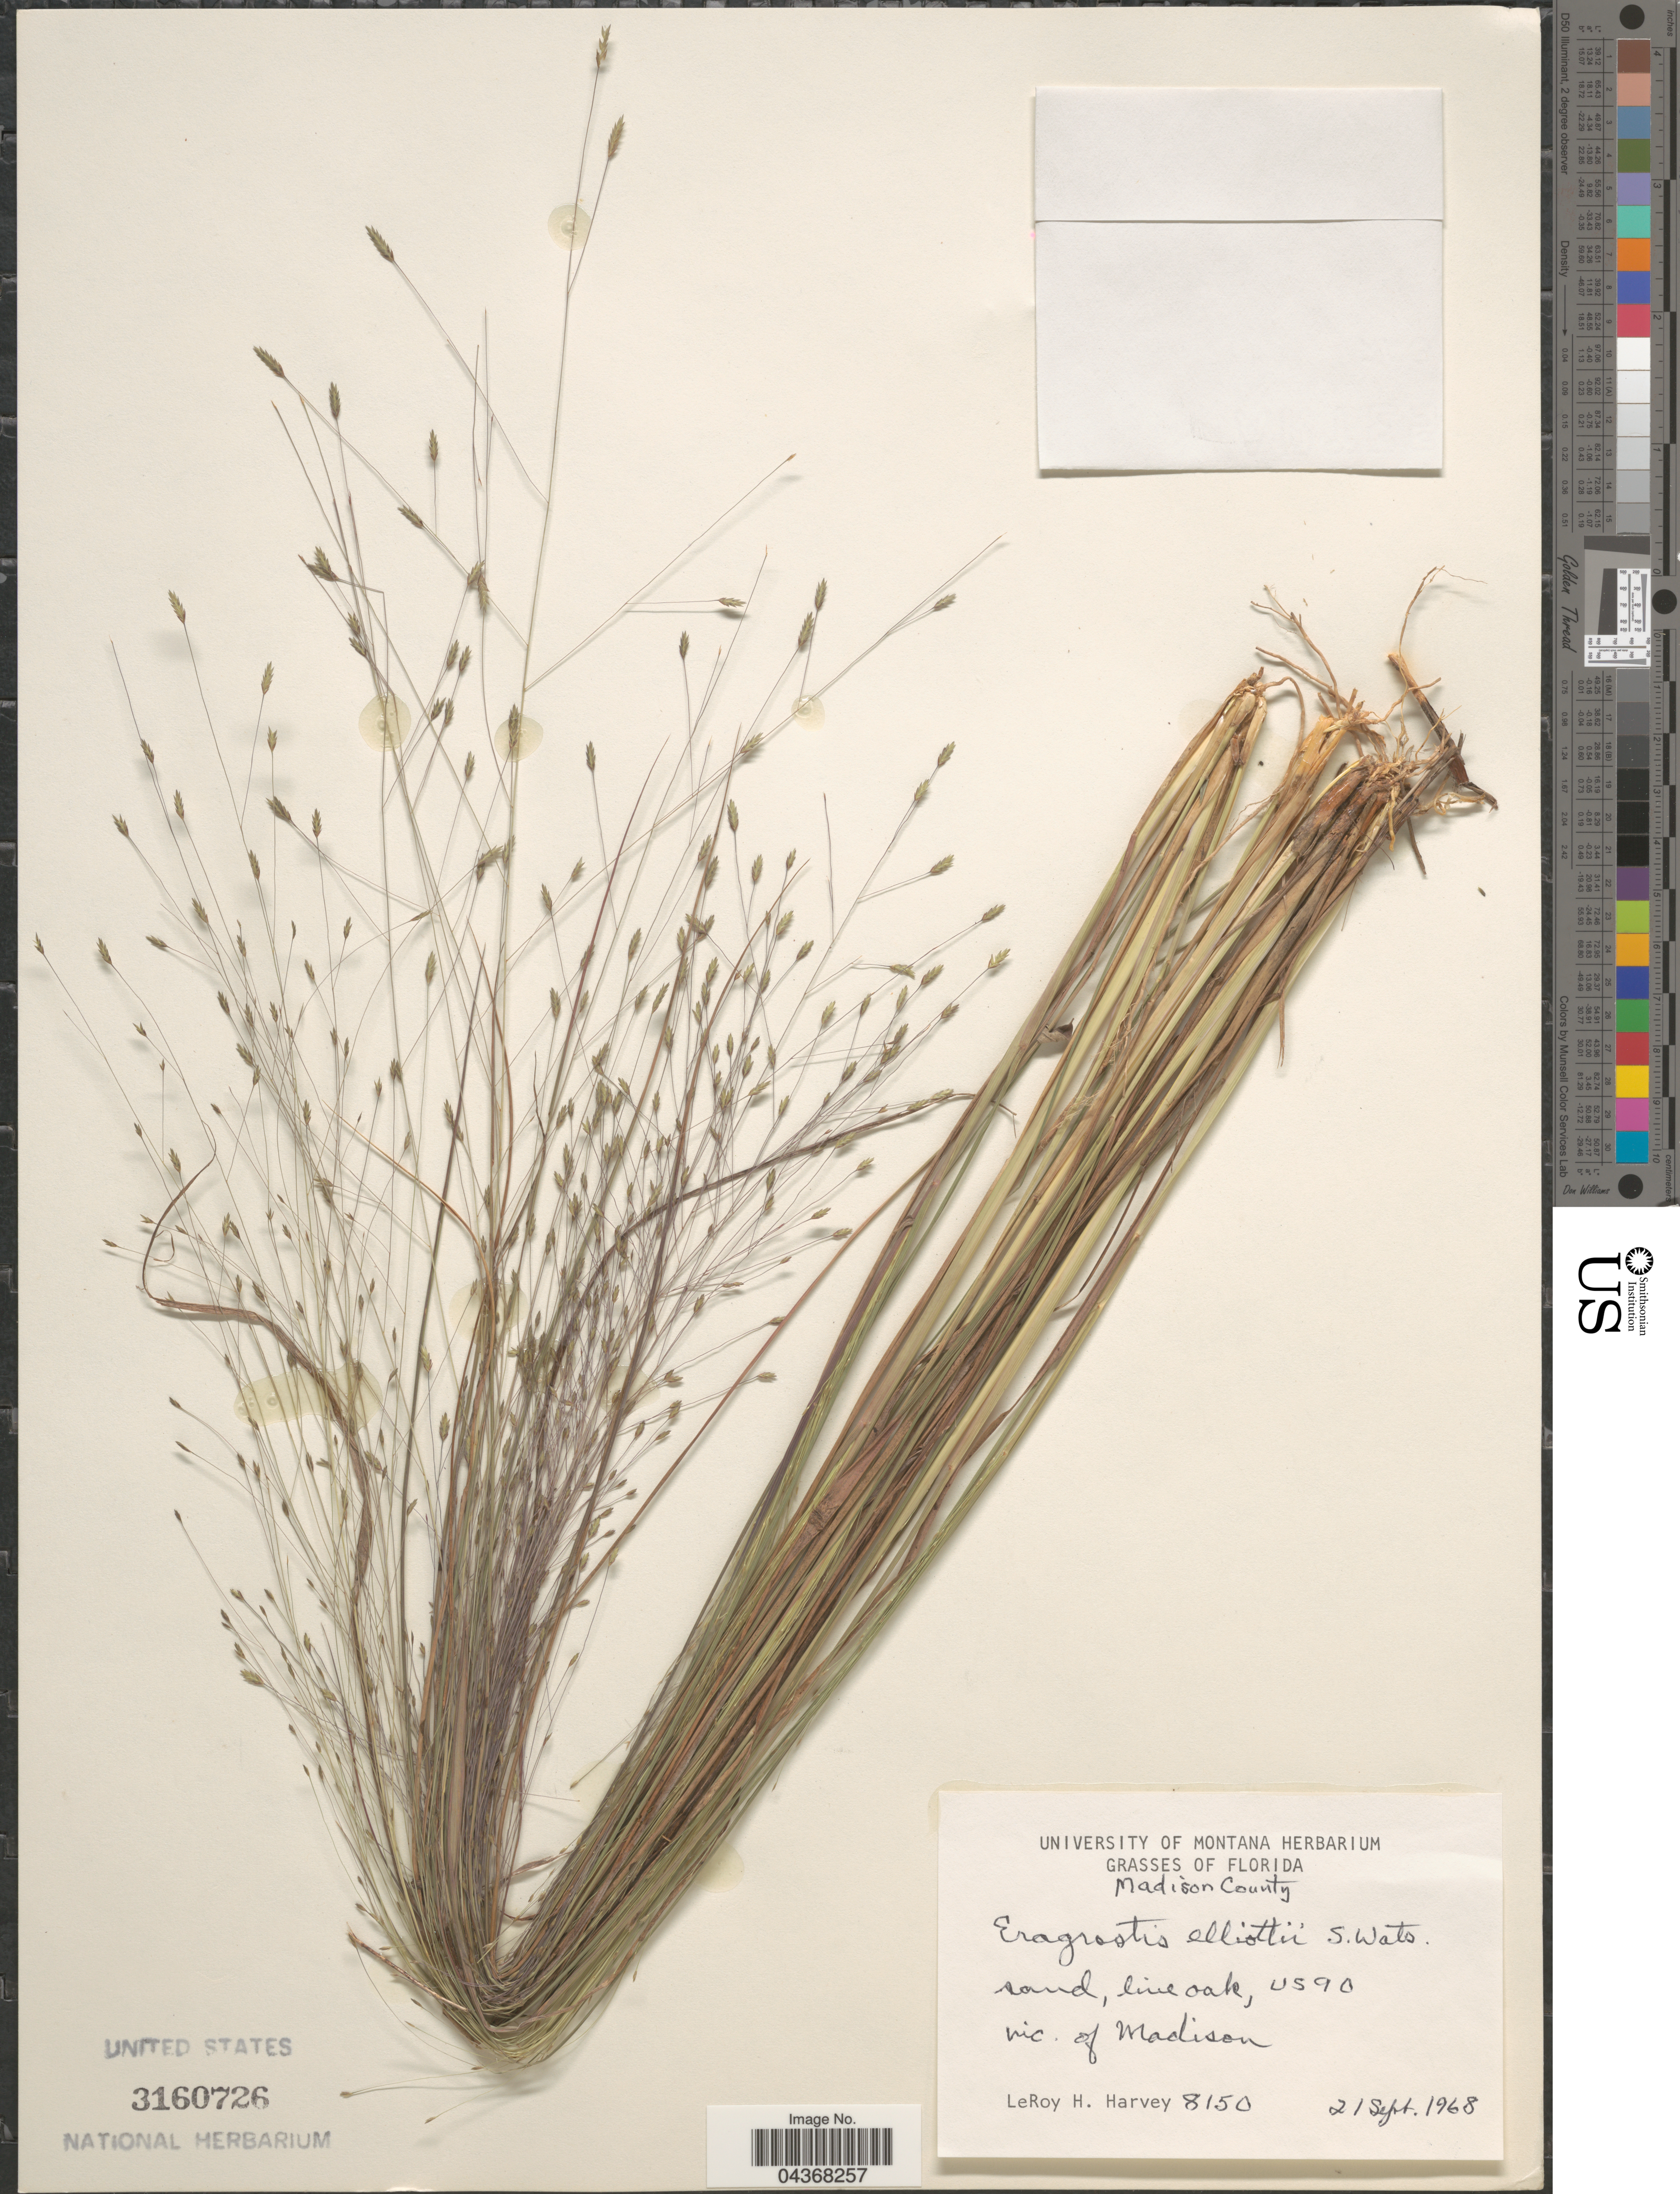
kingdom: Plantae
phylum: Tracheophyta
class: Liliopsida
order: Poales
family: Poaceae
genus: Eragrostis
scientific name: Eragrostis elliottii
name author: S. Watson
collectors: L. H. Harvey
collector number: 8150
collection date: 1968-09-21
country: United States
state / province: Florida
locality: Madison County. Sand, line oak, US 90. Vic. of Madison.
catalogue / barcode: US 3160726